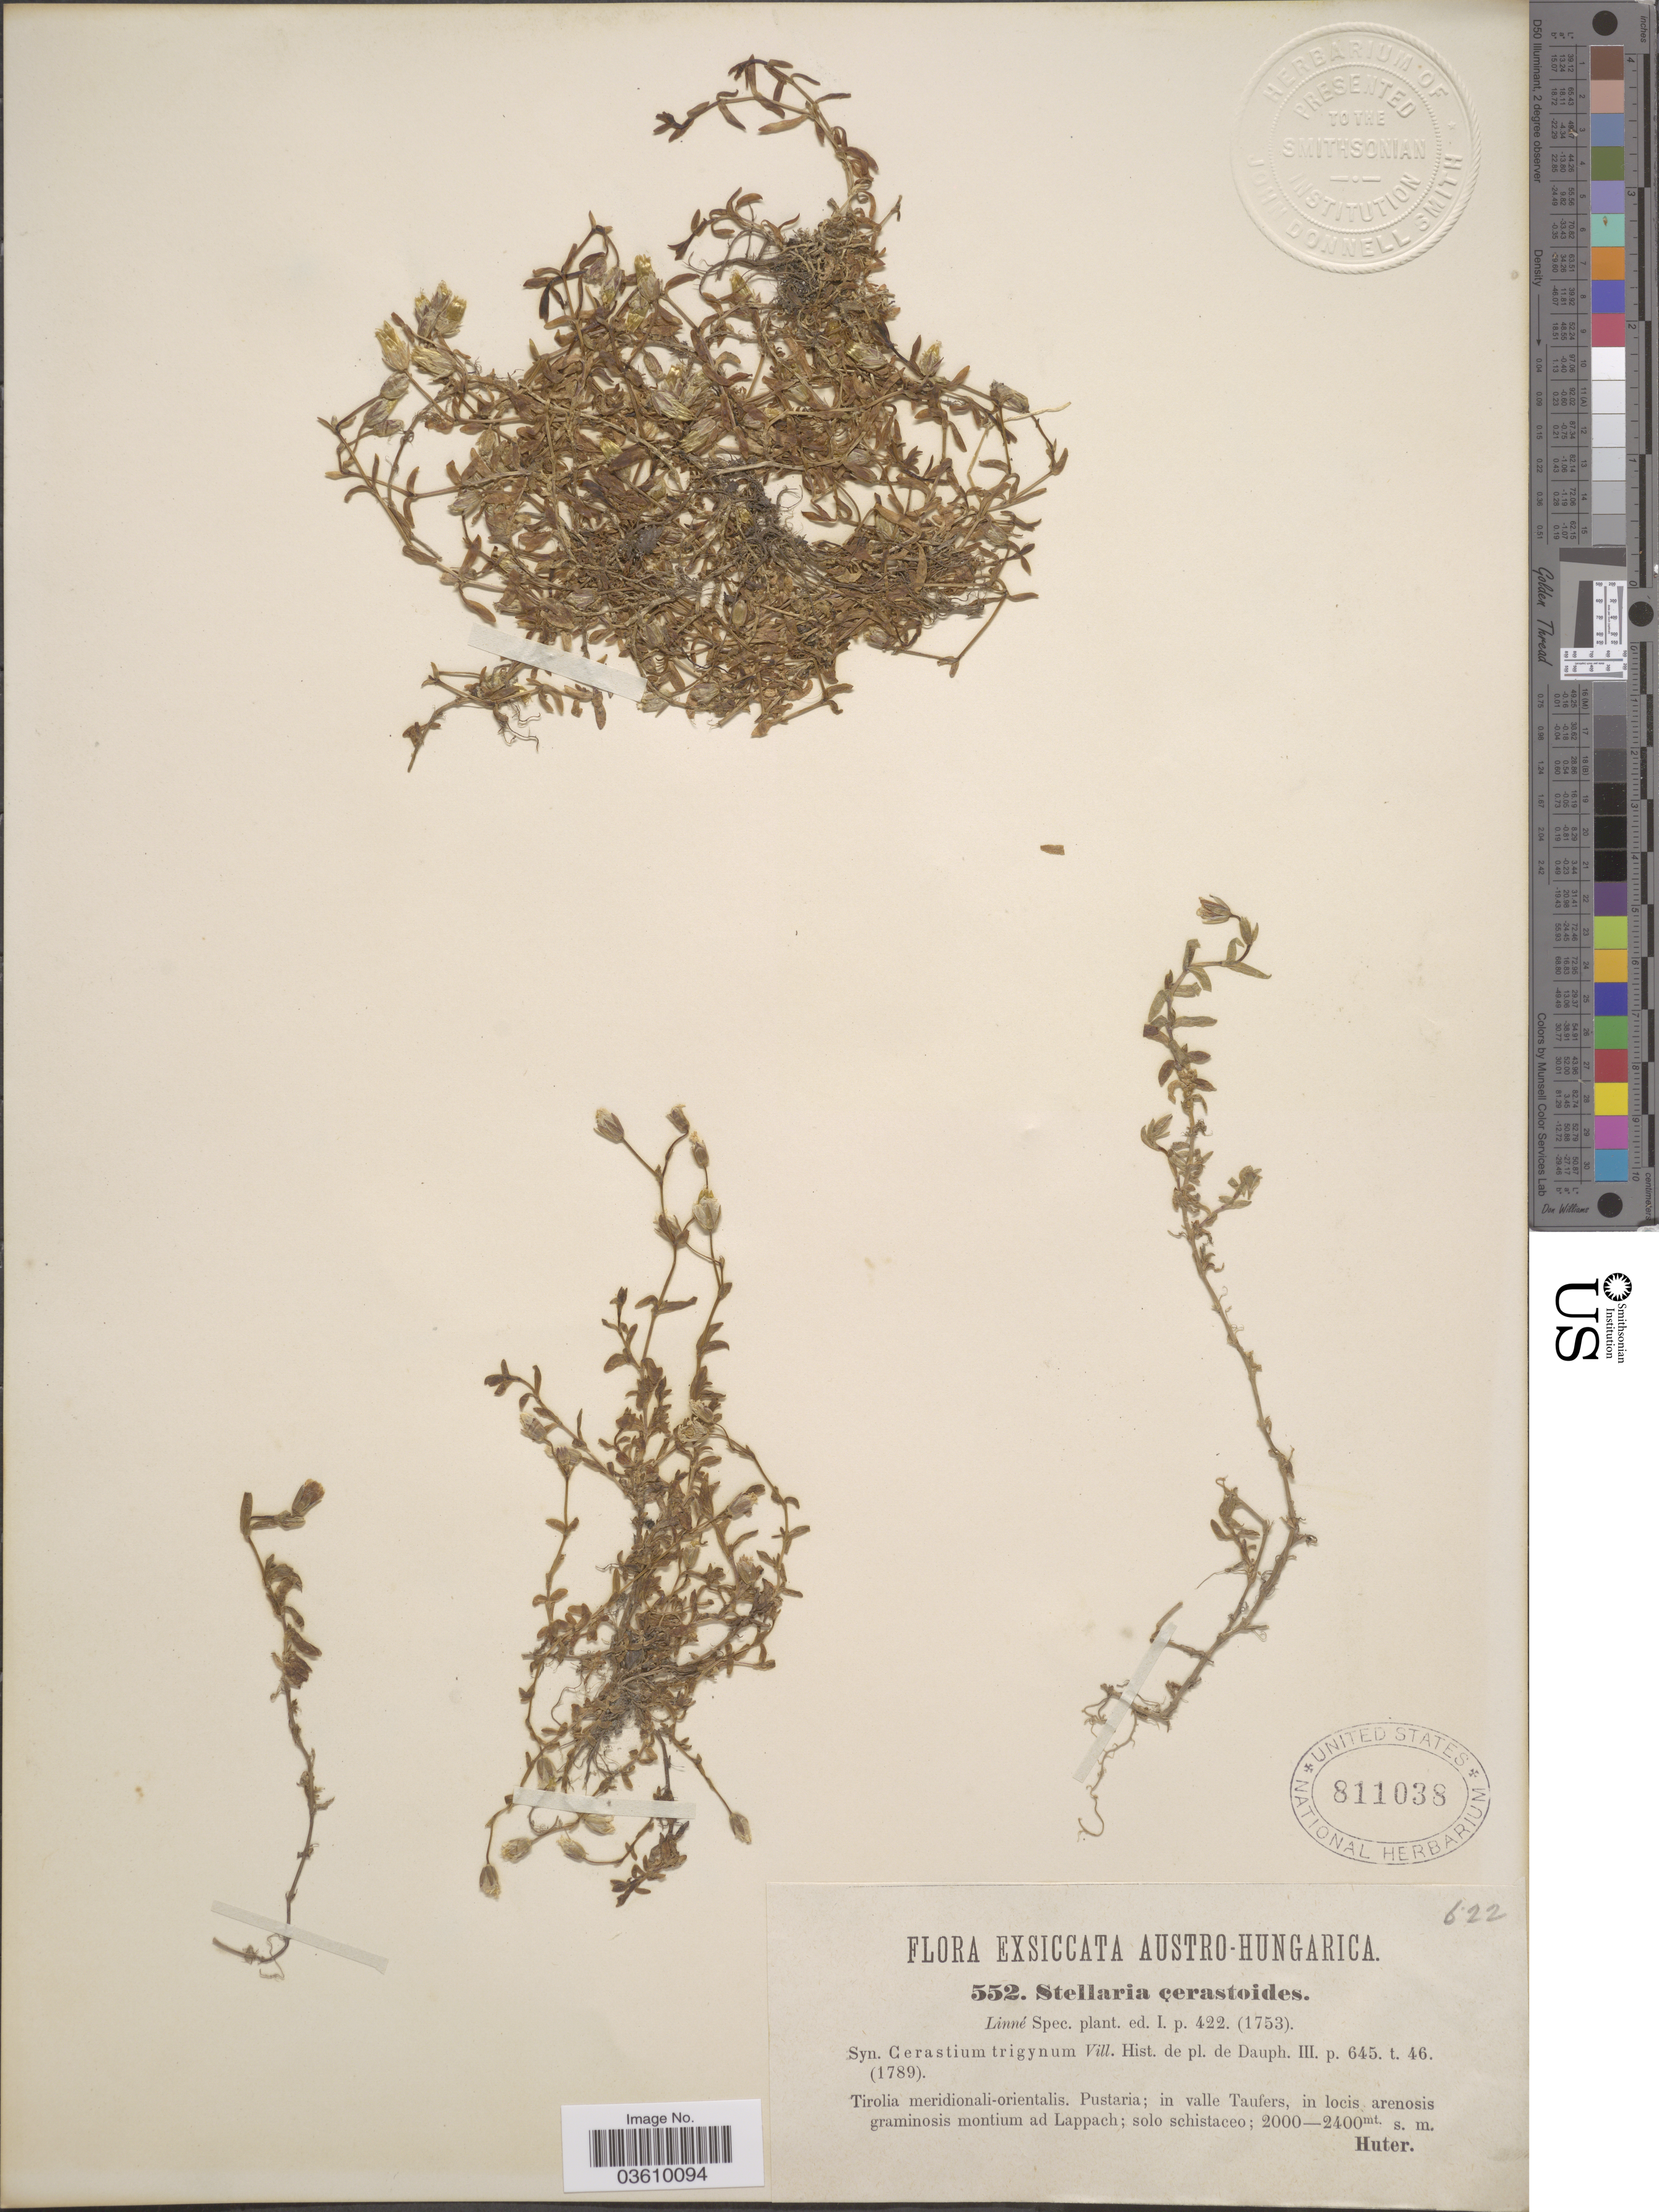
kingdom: Plantae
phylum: Tracheophyta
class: Magnoliopsida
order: Caryophyllales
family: Caryophyllaceae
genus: Dichodon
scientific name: Dichodon cerastoides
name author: (L.) Rchb.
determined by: U.S. National Herbarium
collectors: -. Huter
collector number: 552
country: Italy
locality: Austro-Hungarica. Tirolia meridionali-orientalis. Pustaria; in valle Taufers, in locis arenosis graminosis montium ad Lappach.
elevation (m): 2000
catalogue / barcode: US 811038